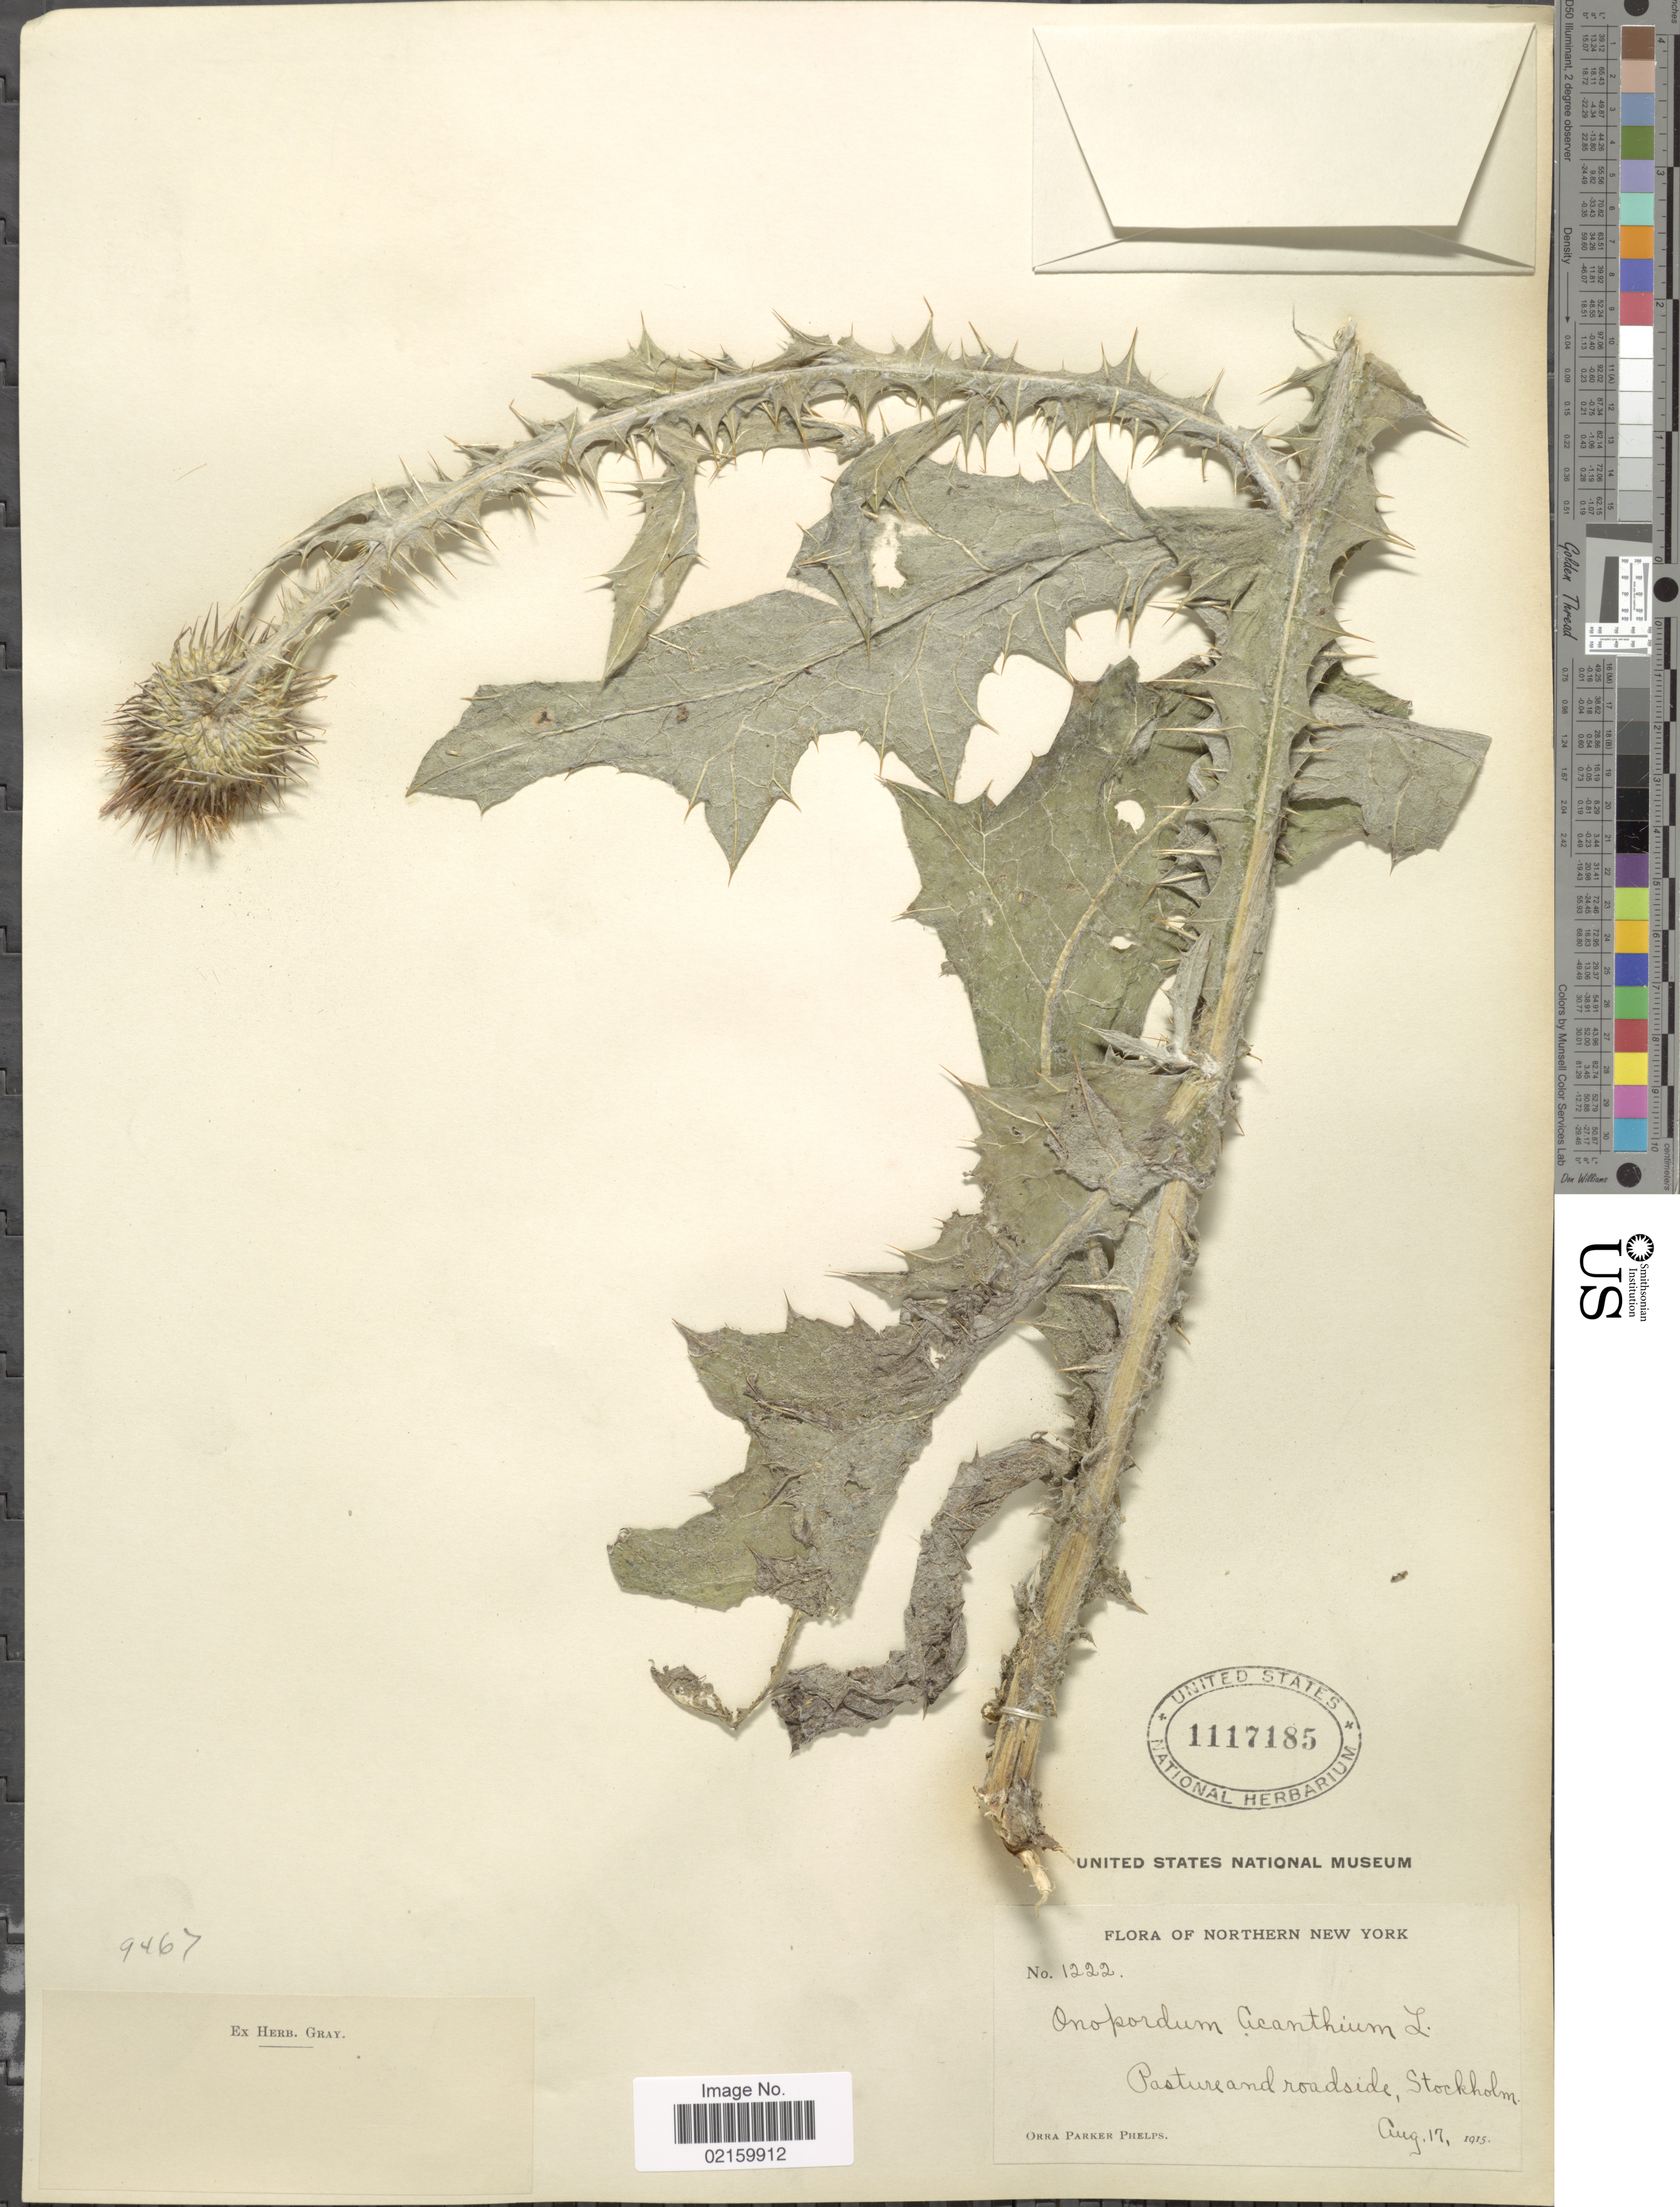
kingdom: Plantae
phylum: Tracheophyta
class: Magnoliopsida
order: Asterales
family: Asteraceae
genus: Onopordum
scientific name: Onopordum acanthium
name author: L.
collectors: O. P. Phelps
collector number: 1222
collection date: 1915-08-17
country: United States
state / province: New York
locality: Northern New York. Stockholm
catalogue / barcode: US 1117185